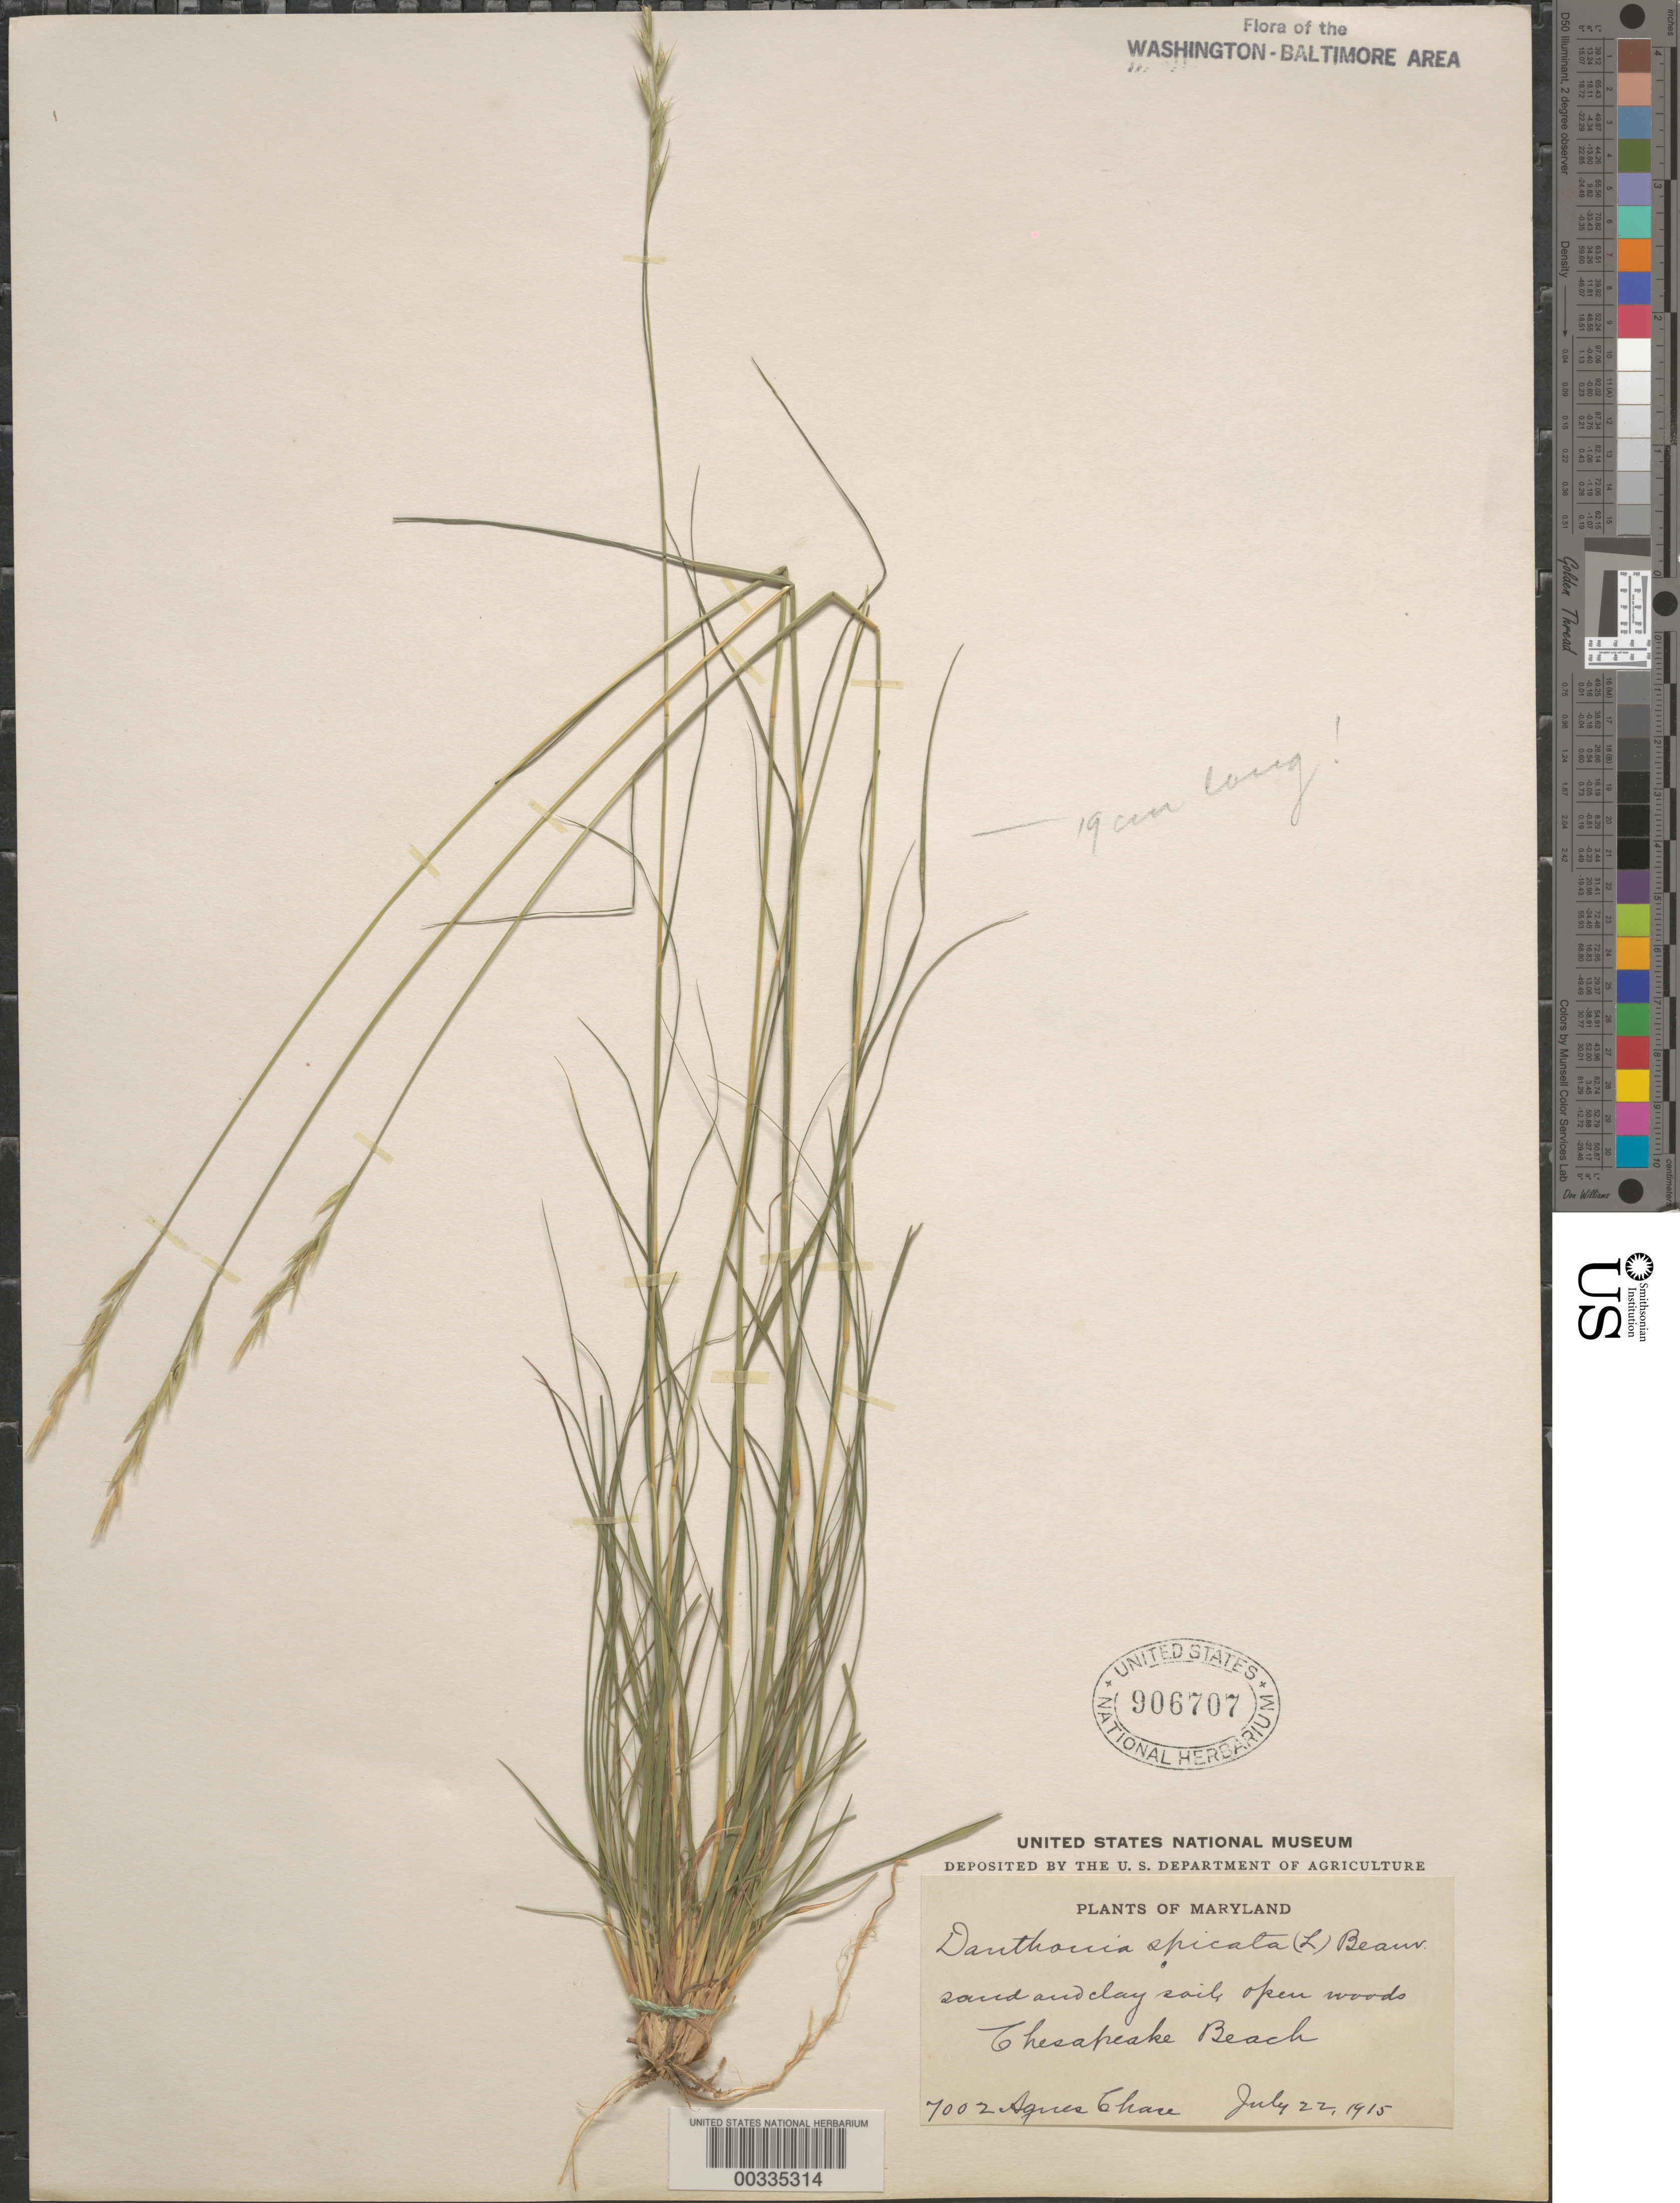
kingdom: Plantae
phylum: Tracheophyta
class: Liliopsida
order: Poales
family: Poaceae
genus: Danthonia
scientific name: Danthonia spicata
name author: (L.) P. Beauv. ex Roem. & Schult.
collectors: A. Chase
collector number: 7002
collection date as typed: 22 Jul 1915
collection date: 1915-07-22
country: United States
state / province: Maryland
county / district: Calvert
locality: Chesapeake Beach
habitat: Sand and clay soil, open woods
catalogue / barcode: US 906707